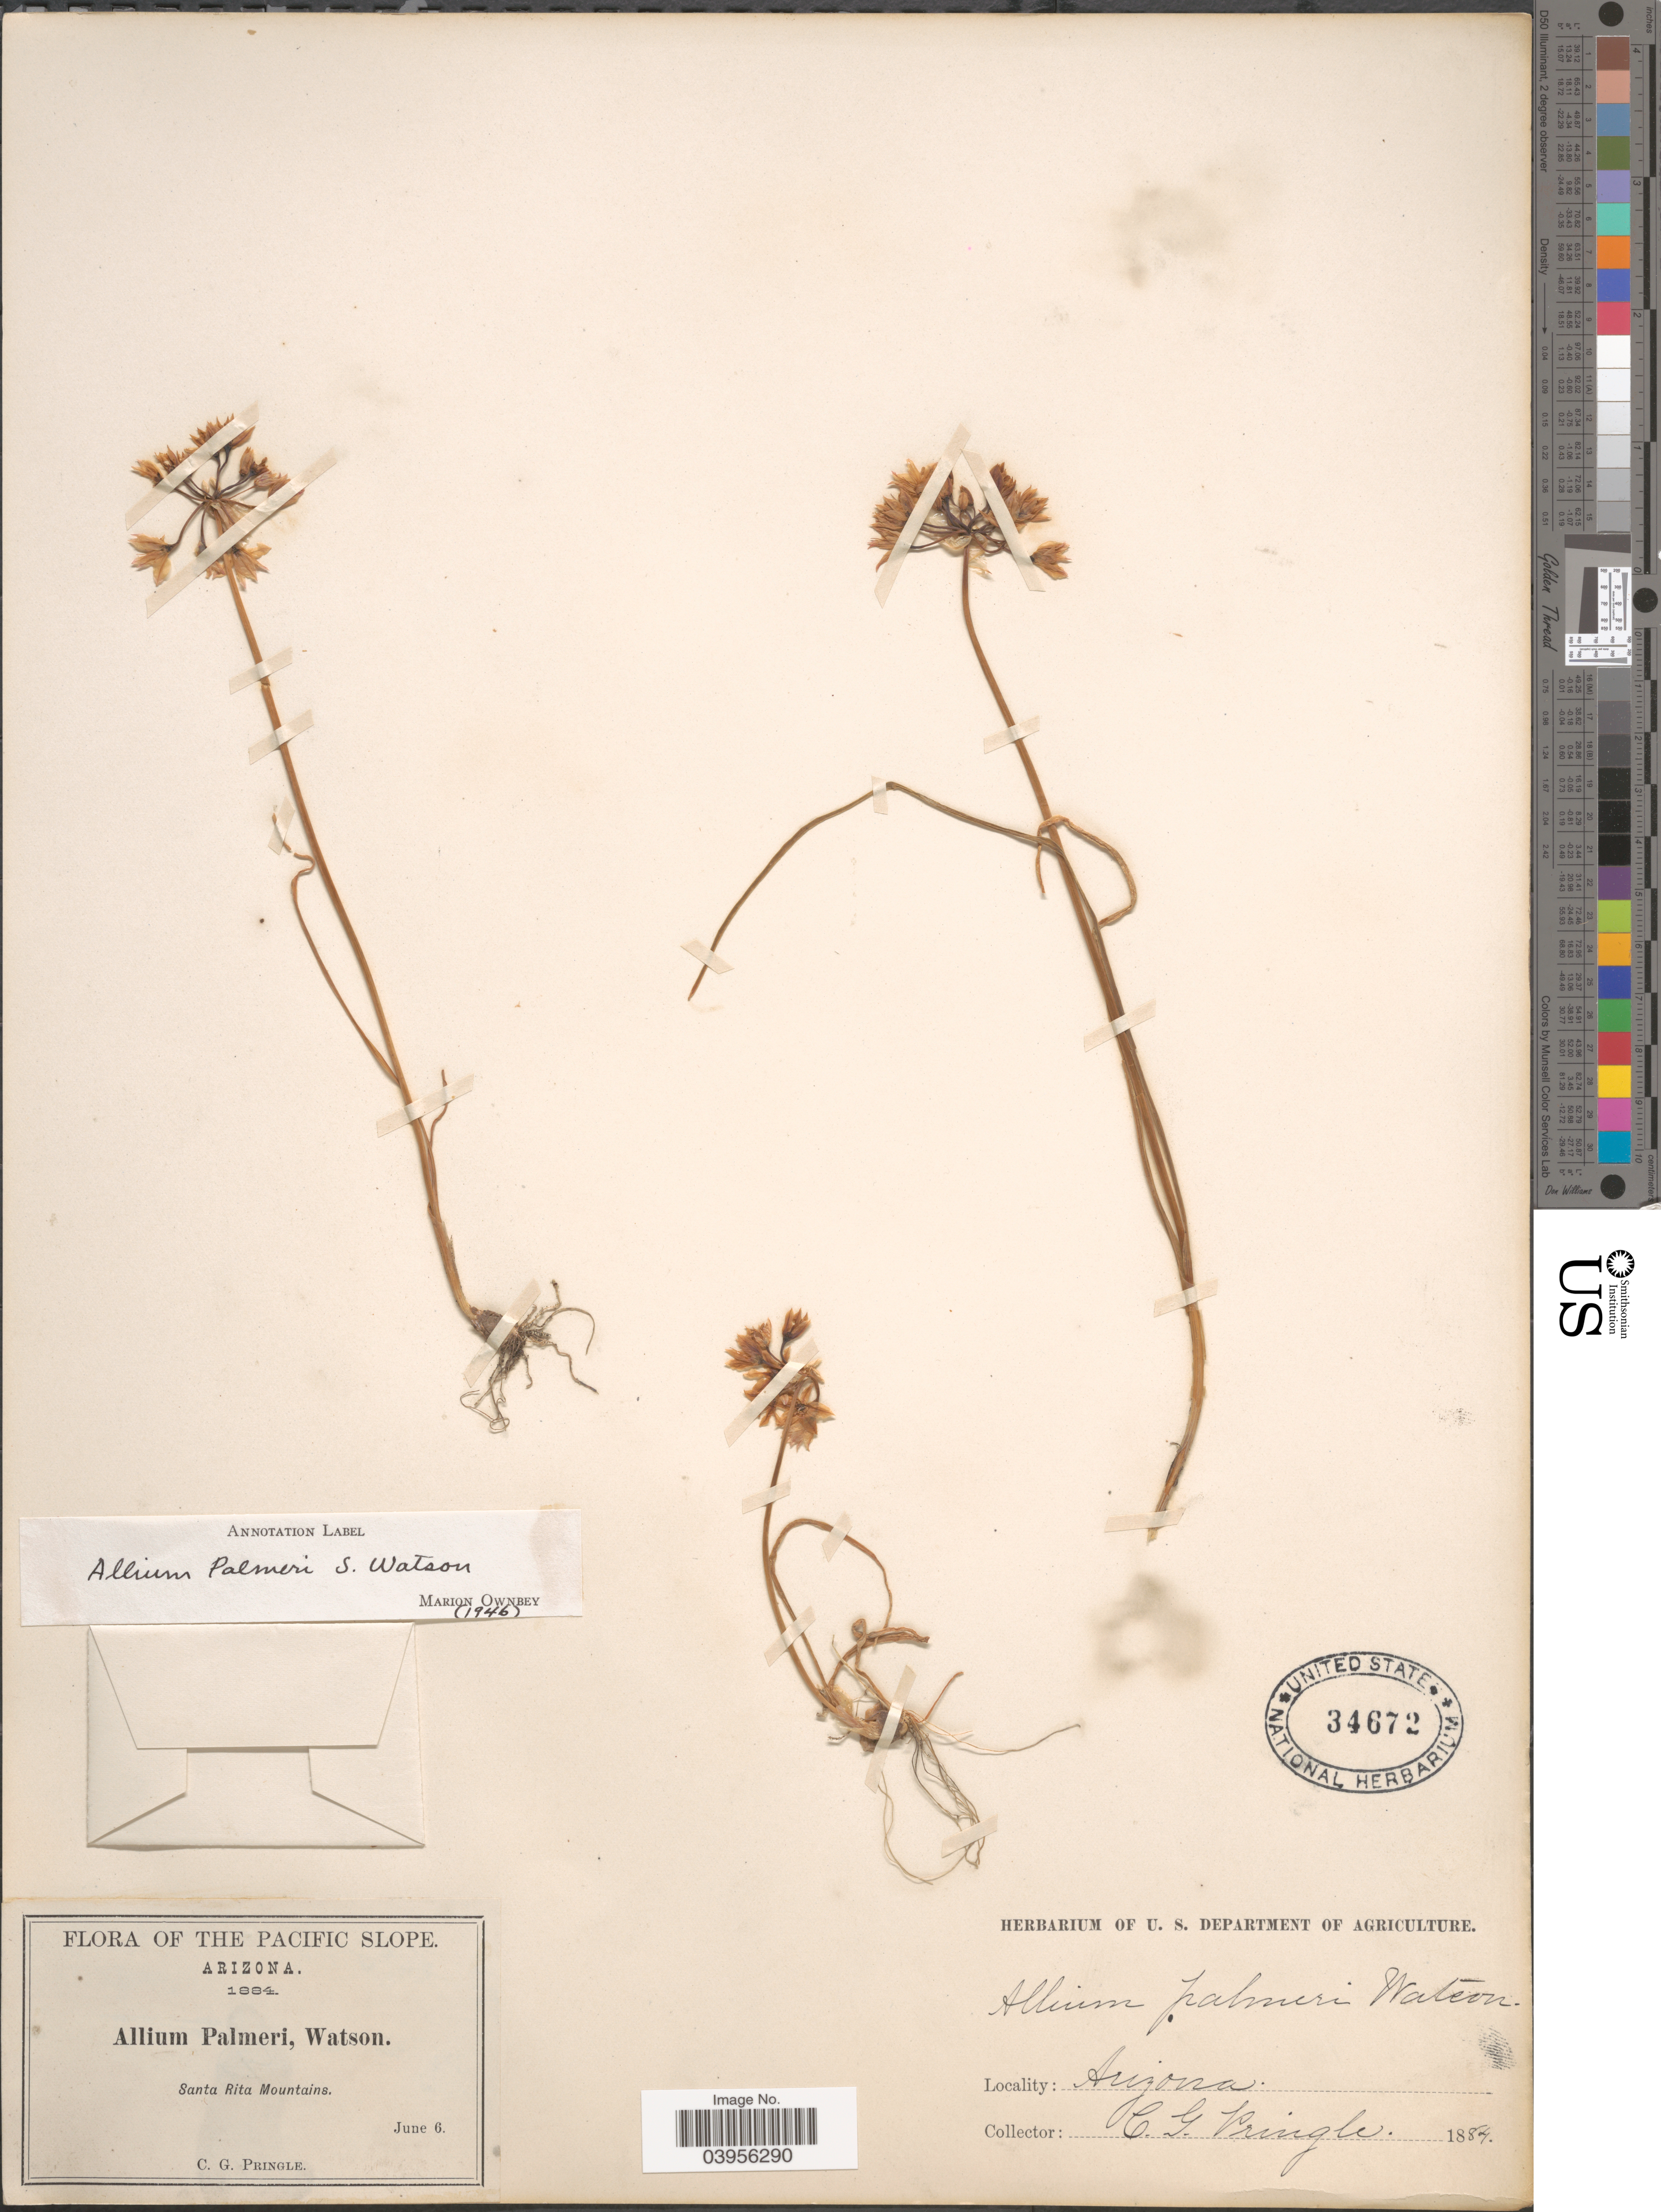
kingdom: Plantae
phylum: Tracheophyta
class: Liliopsida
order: Asparagales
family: Amaryllidaceae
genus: Allium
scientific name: Allium palmeri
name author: S. Watson in C. King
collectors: C. G. Pringle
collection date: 1884-06-06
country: United States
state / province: Arizona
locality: The Pacific Slope. Santa Rita Mountains.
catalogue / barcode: US 34672